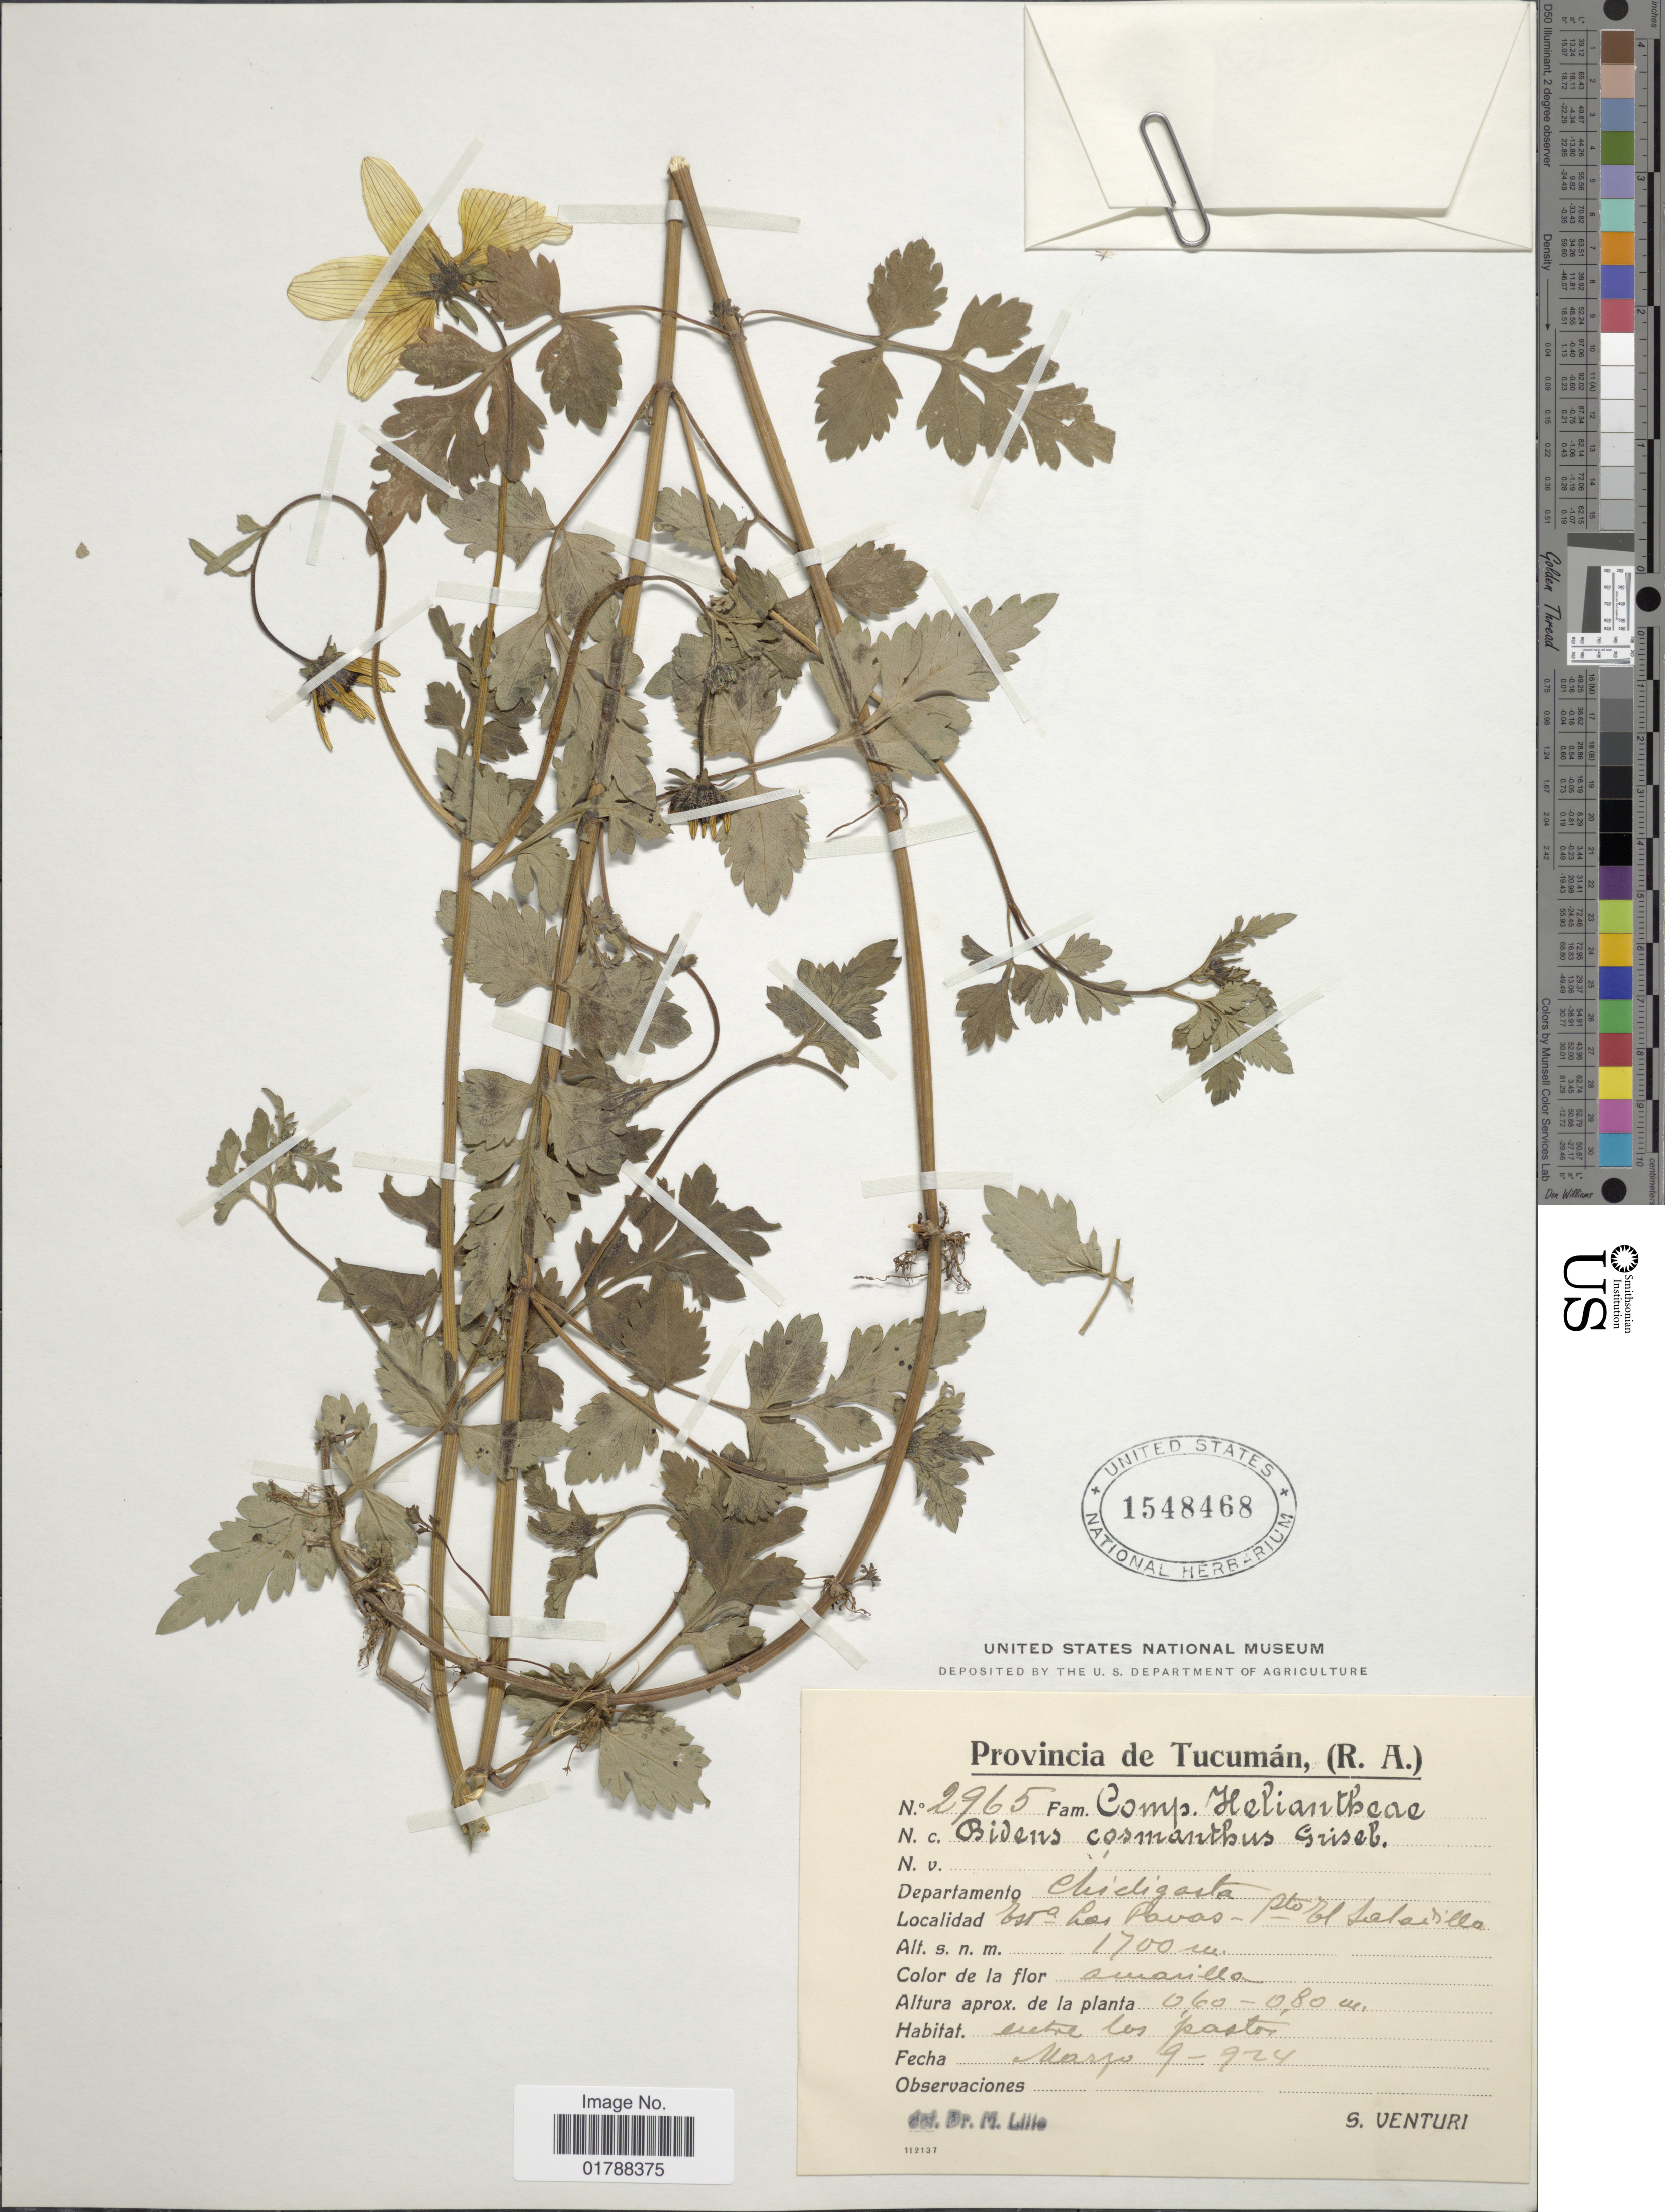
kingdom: Plantae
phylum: Tracheophyta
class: Magnoliopsida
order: Asterales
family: Asteraceae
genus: Bidens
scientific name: Bidens cosmantha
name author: Griseb.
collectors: S. Venturi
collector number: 2965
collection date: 1924-03-09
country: Argentina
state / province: Tucuman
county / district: Chicligasta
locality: Esta Las Pavas- Rto El Saladillo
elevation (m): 1700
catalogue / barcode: US 1548468